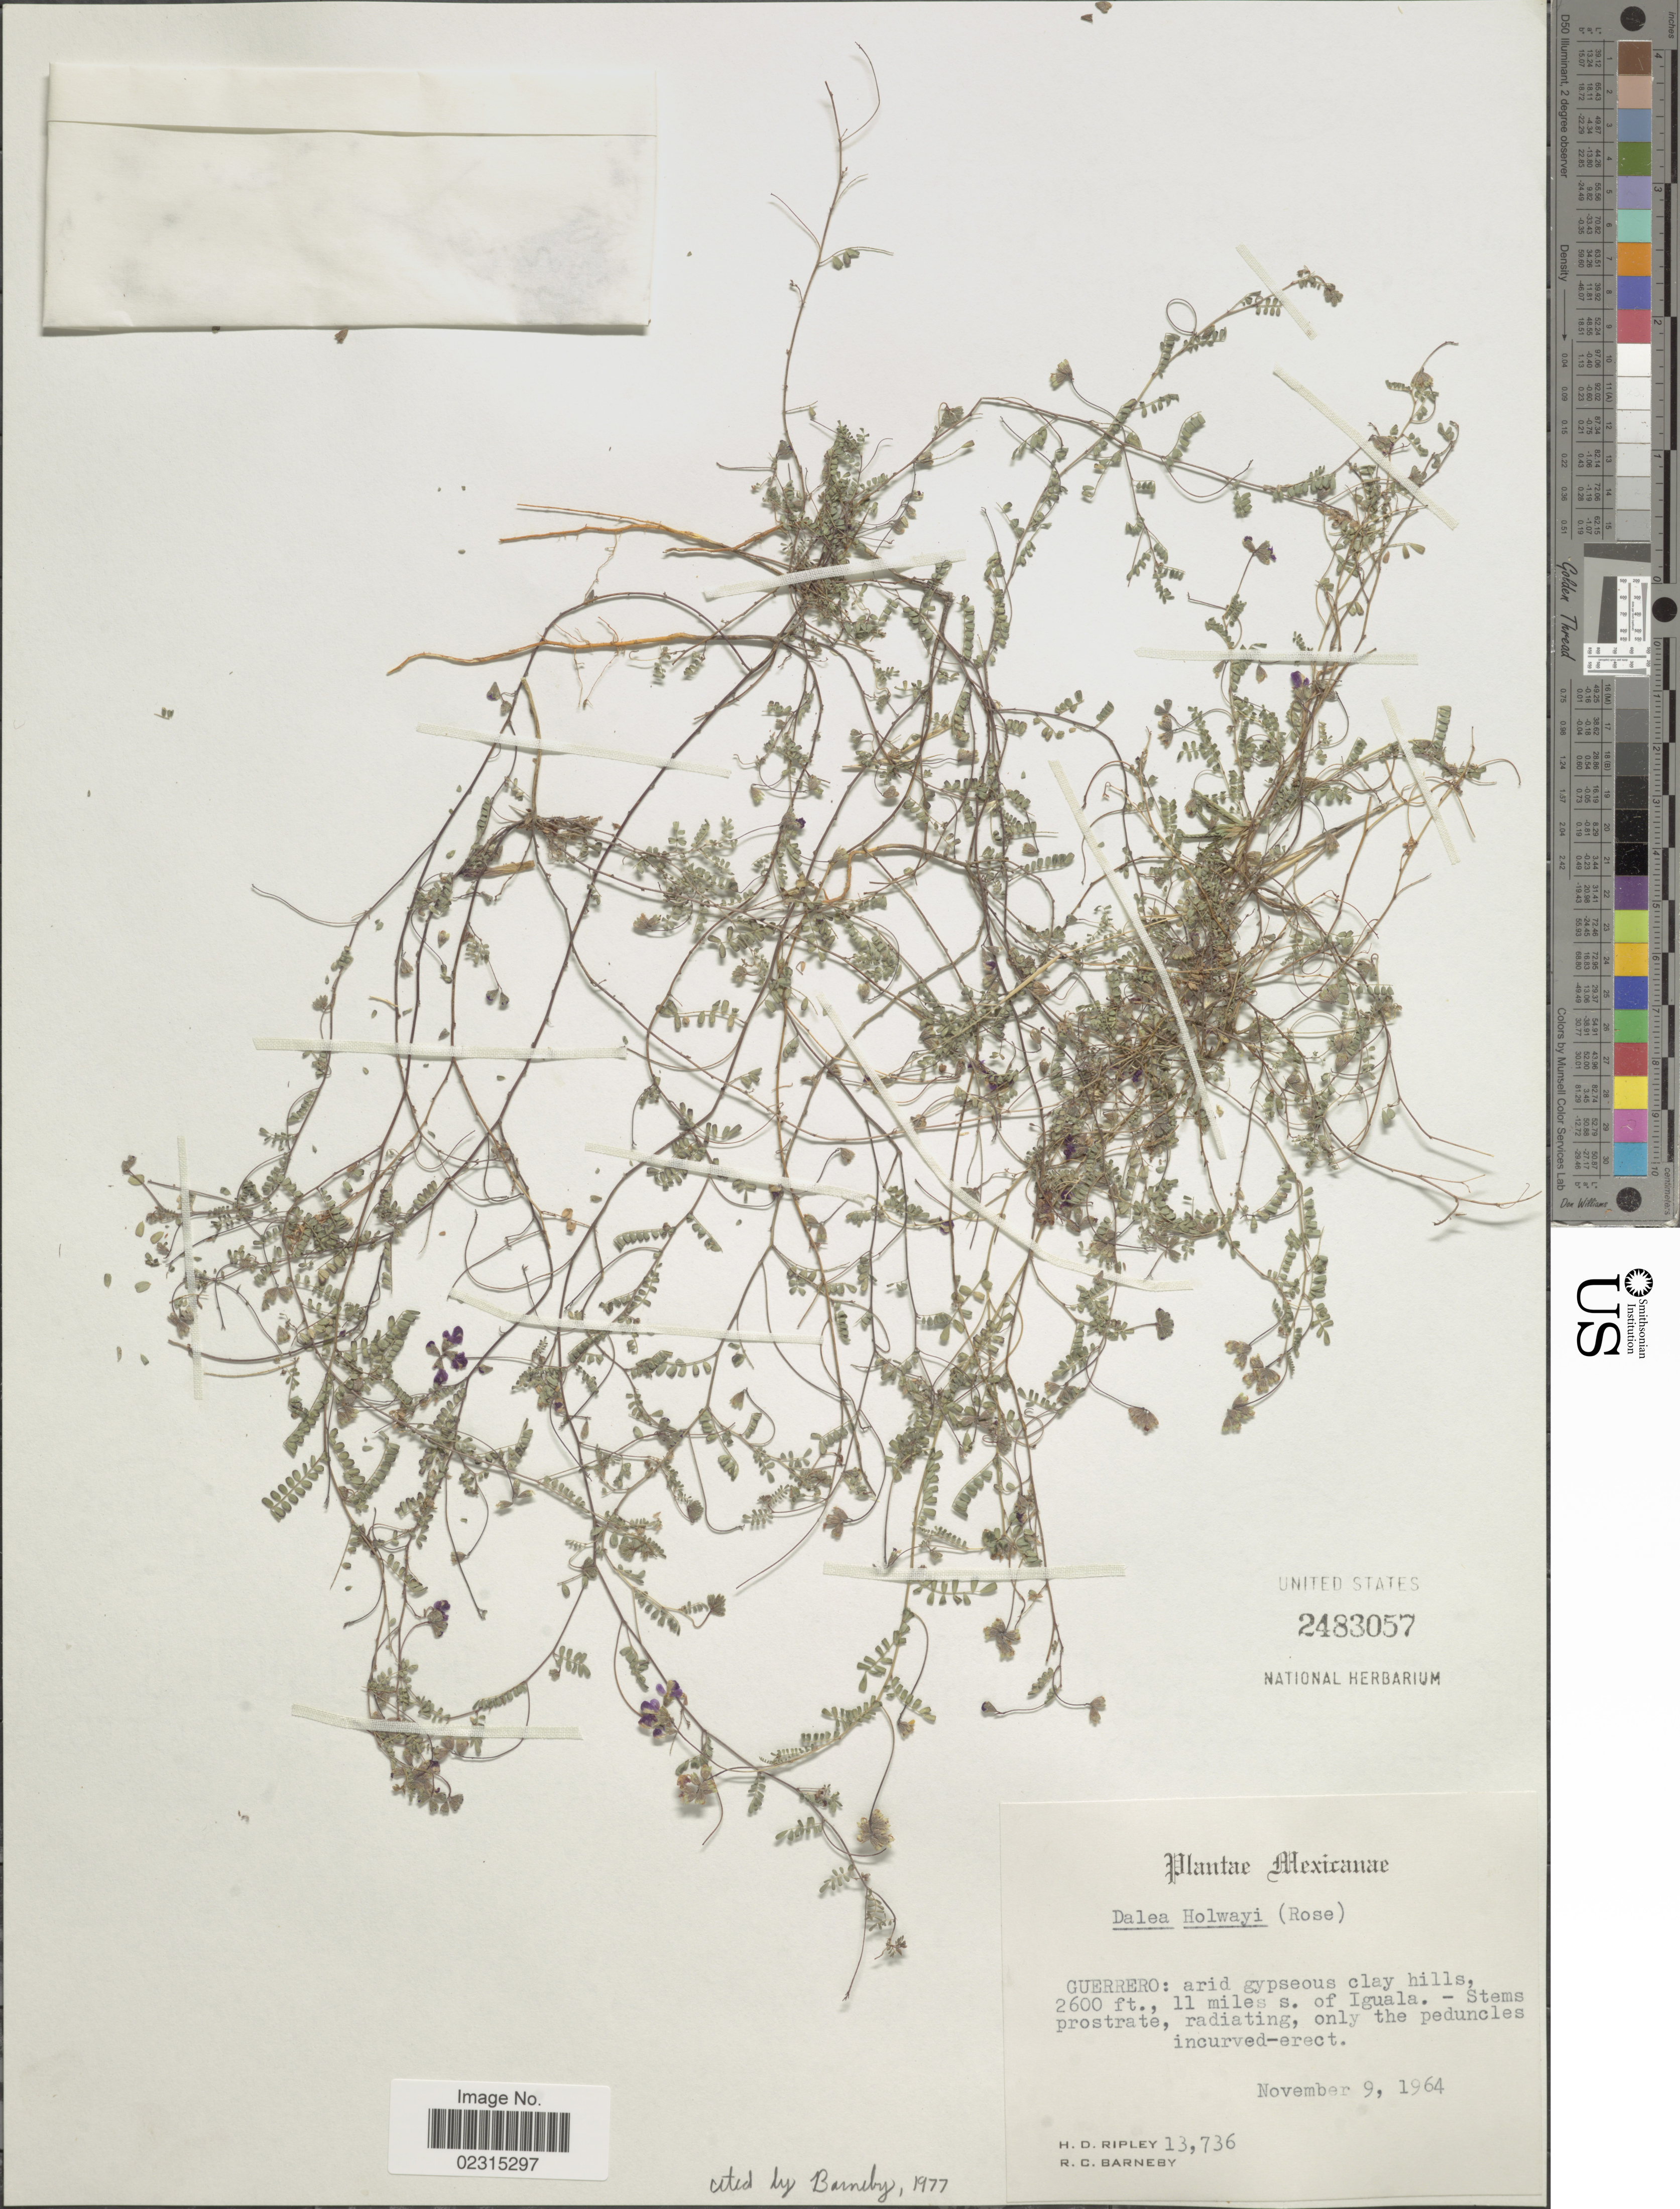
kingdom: Plantae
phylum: Tracheophyta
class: Magnoliopsida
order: Fabales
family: Fabaceae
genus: Marina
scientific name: Marina holwayi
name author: (Rose) Barneby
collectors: H. Ripley & R. C. Barneby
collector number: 13736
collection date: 1964-11-09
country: Mexico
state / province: Guerrero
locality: Arid gypseous clay ills., 11 miles s. of Iguala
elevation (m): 792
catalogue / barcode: US 2483057